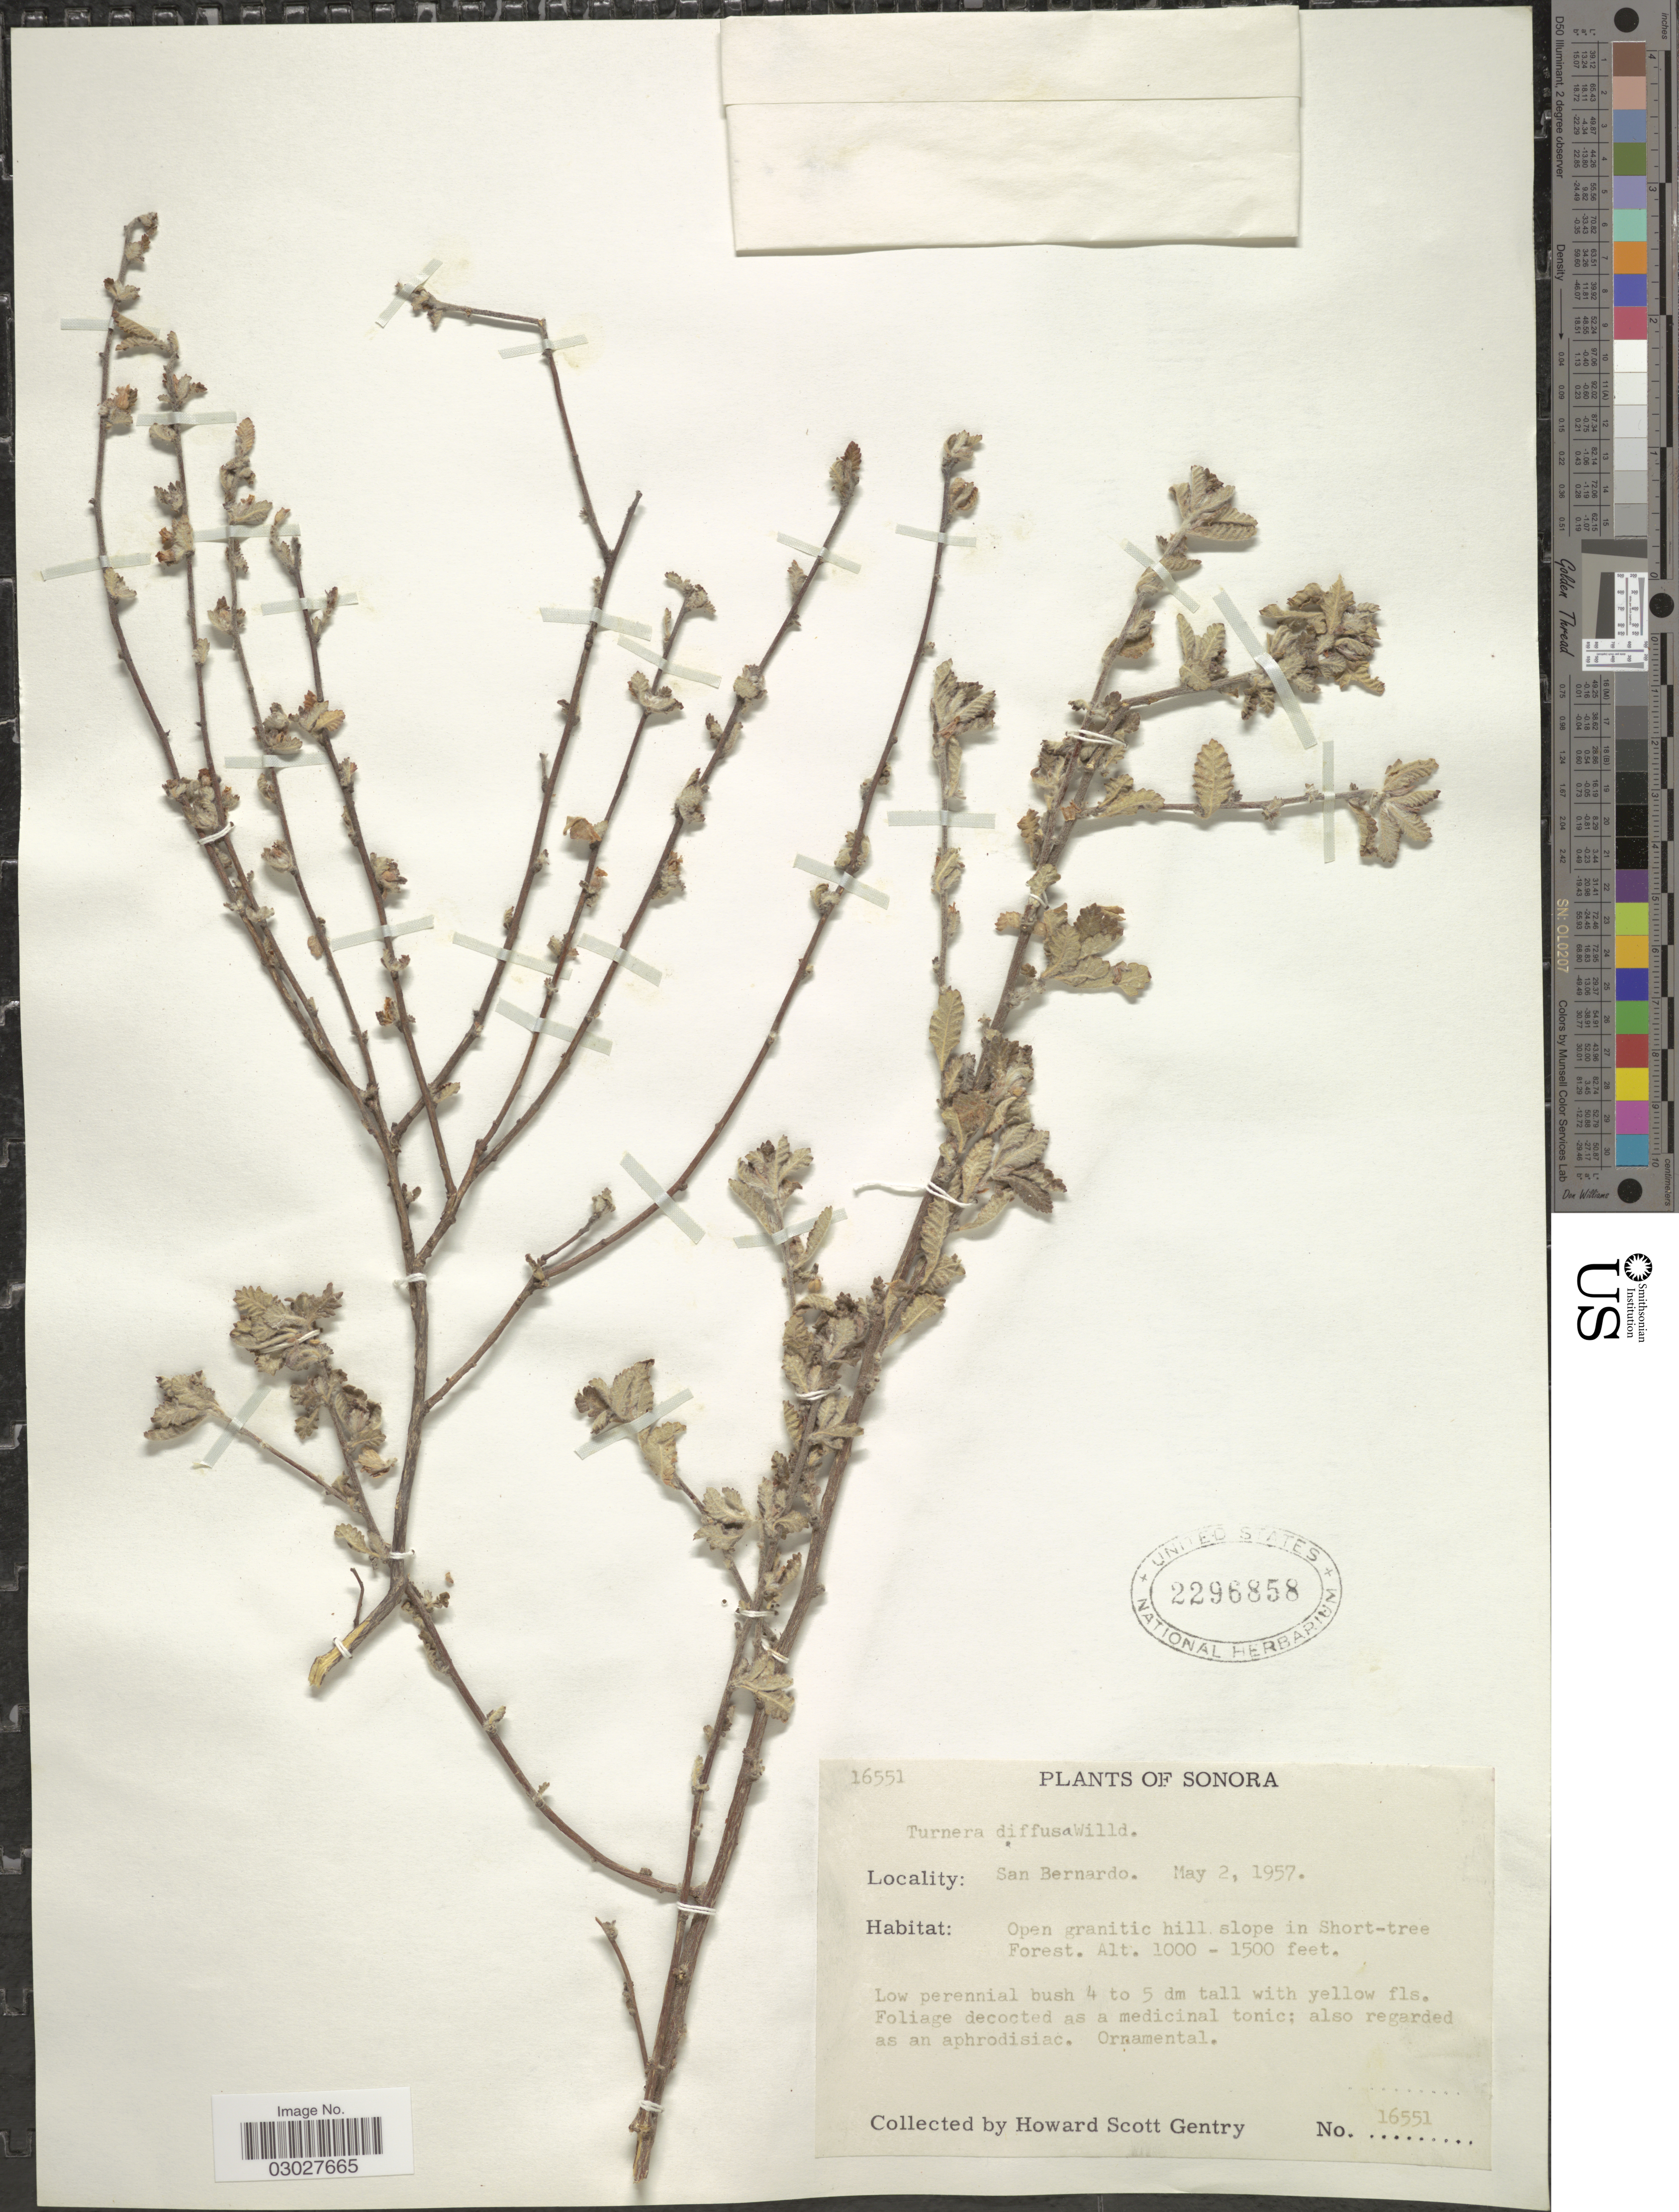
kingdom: Plantae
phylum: Tracheophyta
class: Magnoliopsida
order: Malpighiales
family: Turneraceae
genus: Turnera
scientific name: Turnera diffusa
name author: Willd. ex Schult.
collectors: H. S. Gentry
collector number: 16551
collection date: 1957-05-02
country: Mexico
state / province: Sonora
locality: San Bernardo. Open granitic hill slope in Short-tree Forest.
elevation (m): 305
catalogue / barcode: US 2296858